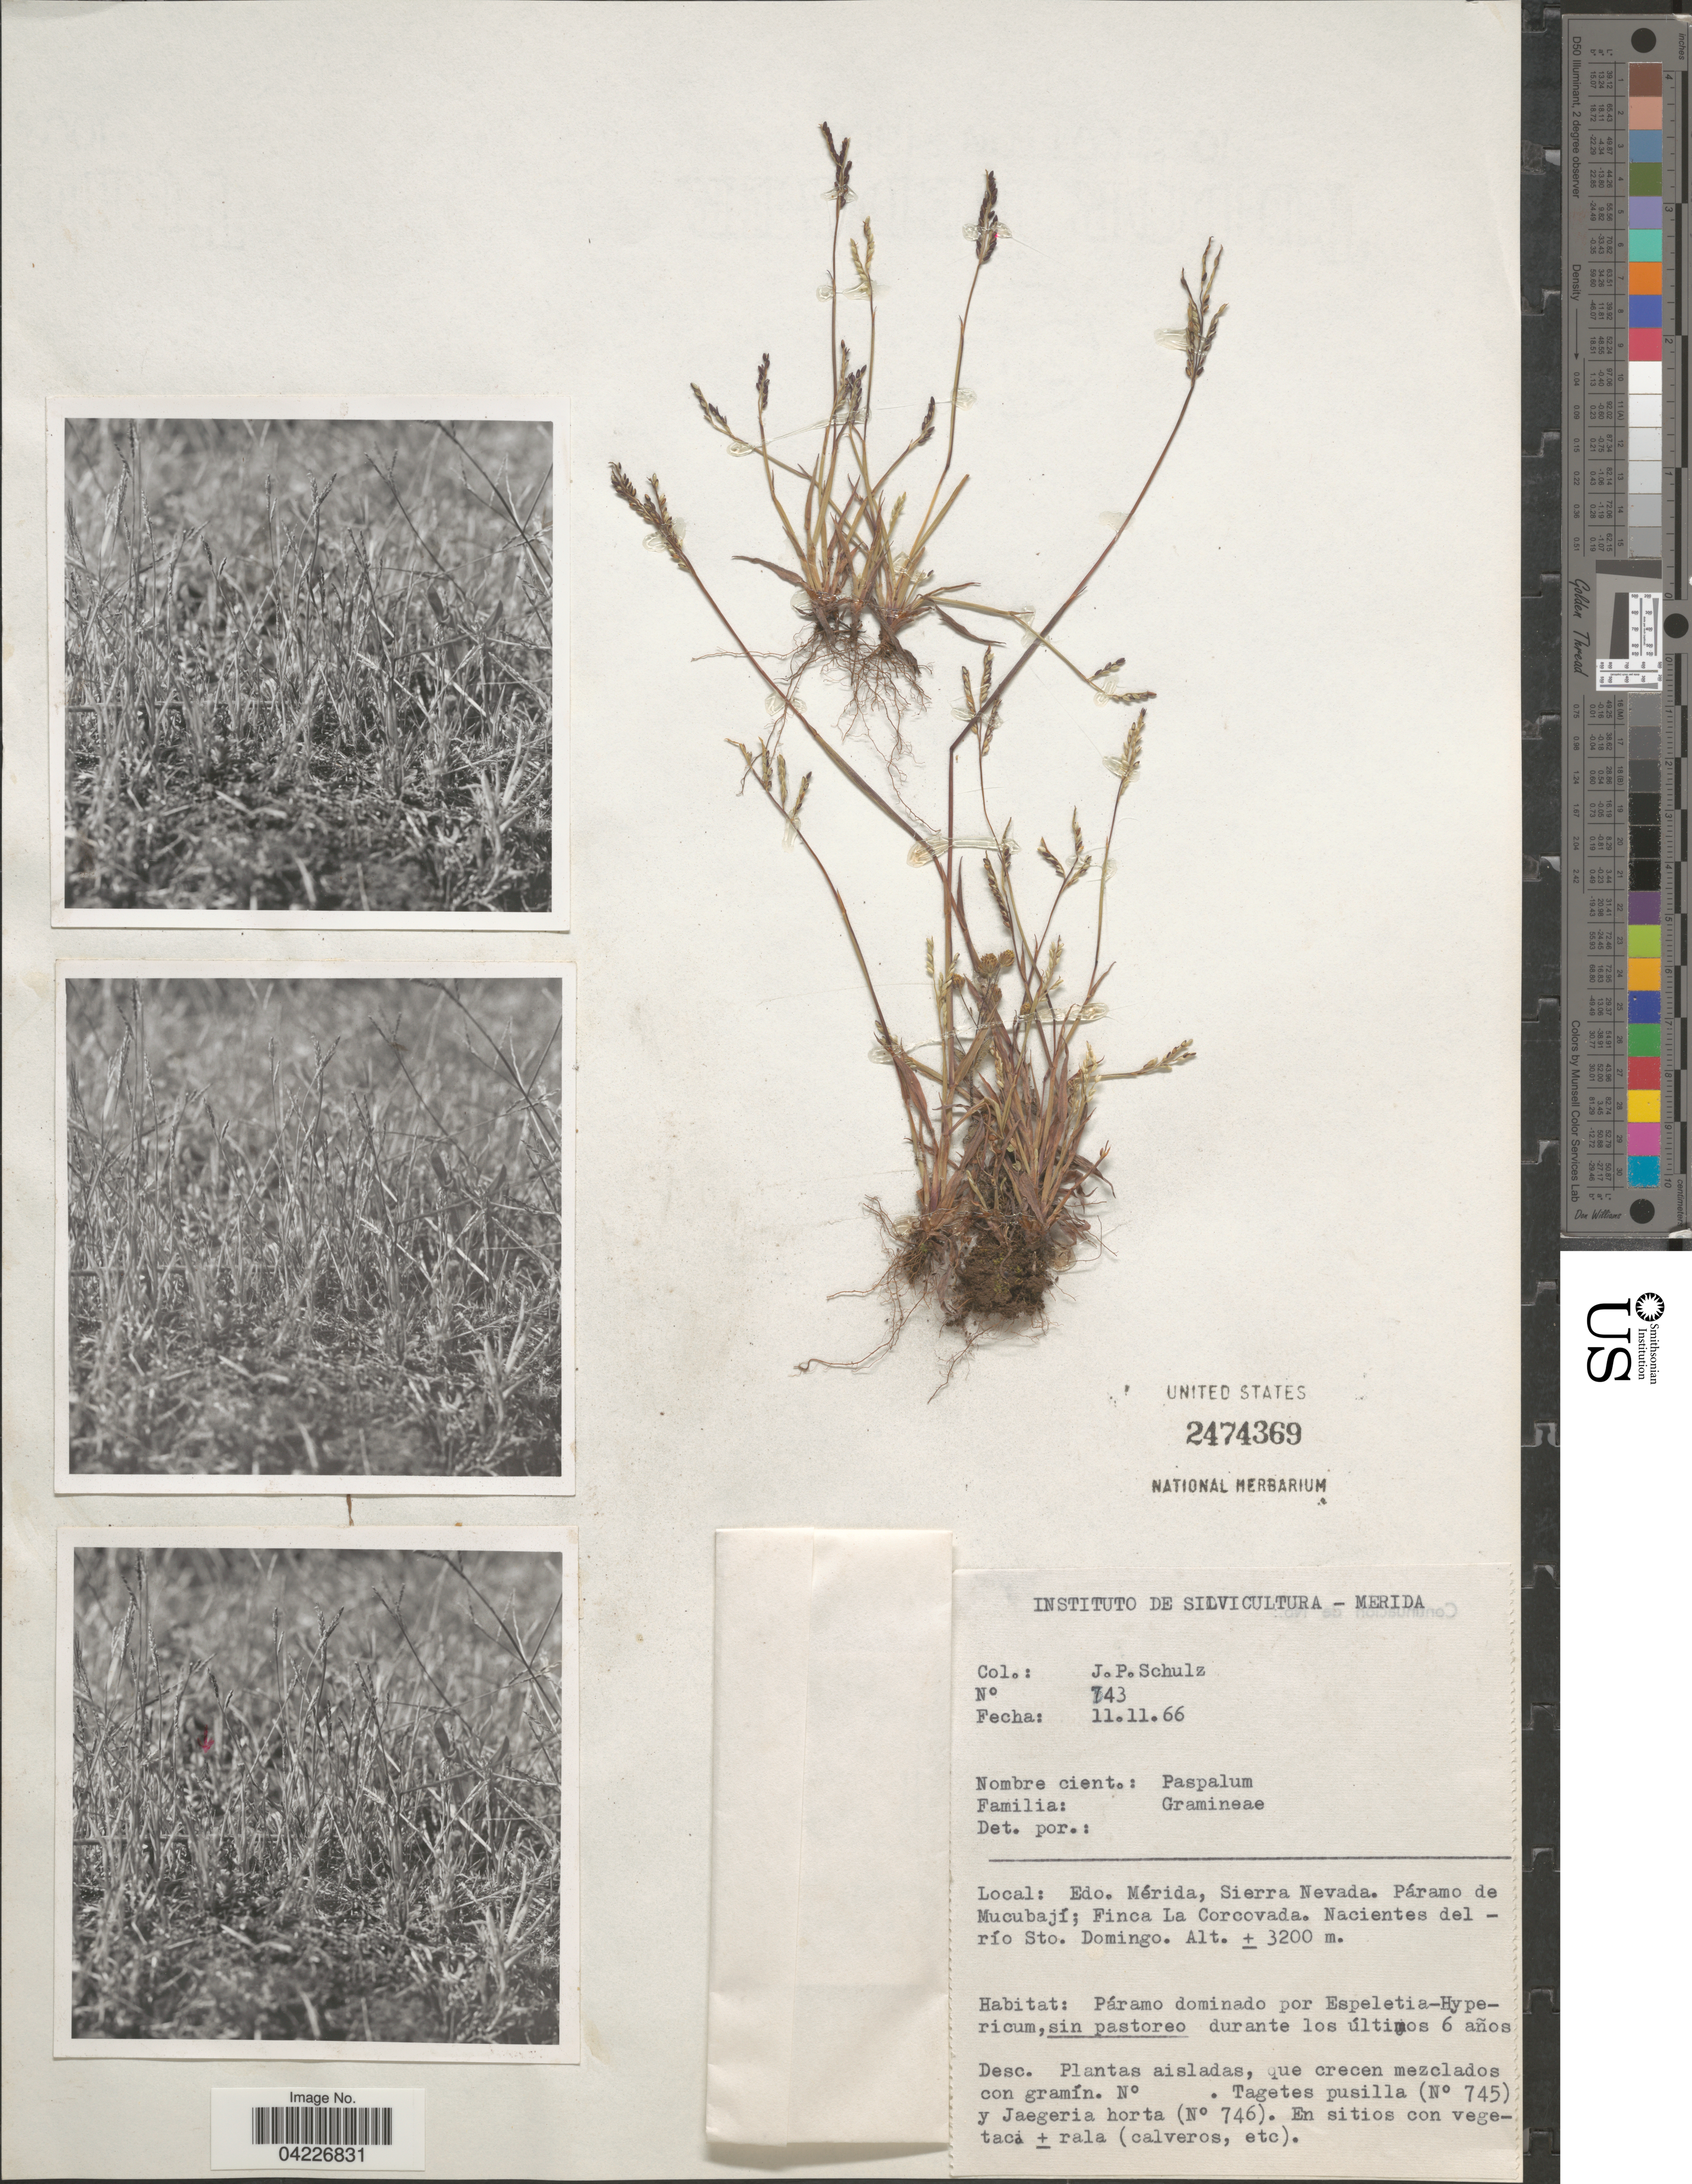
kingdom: Plantae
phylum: Tracheophyta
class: Liliopsida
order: Poales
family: Poaceae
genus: Paspalum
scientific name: Paspalum sp.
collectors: J. P. Schulz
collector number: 743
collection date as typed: Transcribed d/m/y: 11/11/66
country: Venezuela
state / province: Merida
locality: Sierra Nevada. Páramo de Mucubají; Finca La Corcovada. nacientes del río Sto. Domingo.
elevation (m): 3200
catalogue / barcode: US 2474369